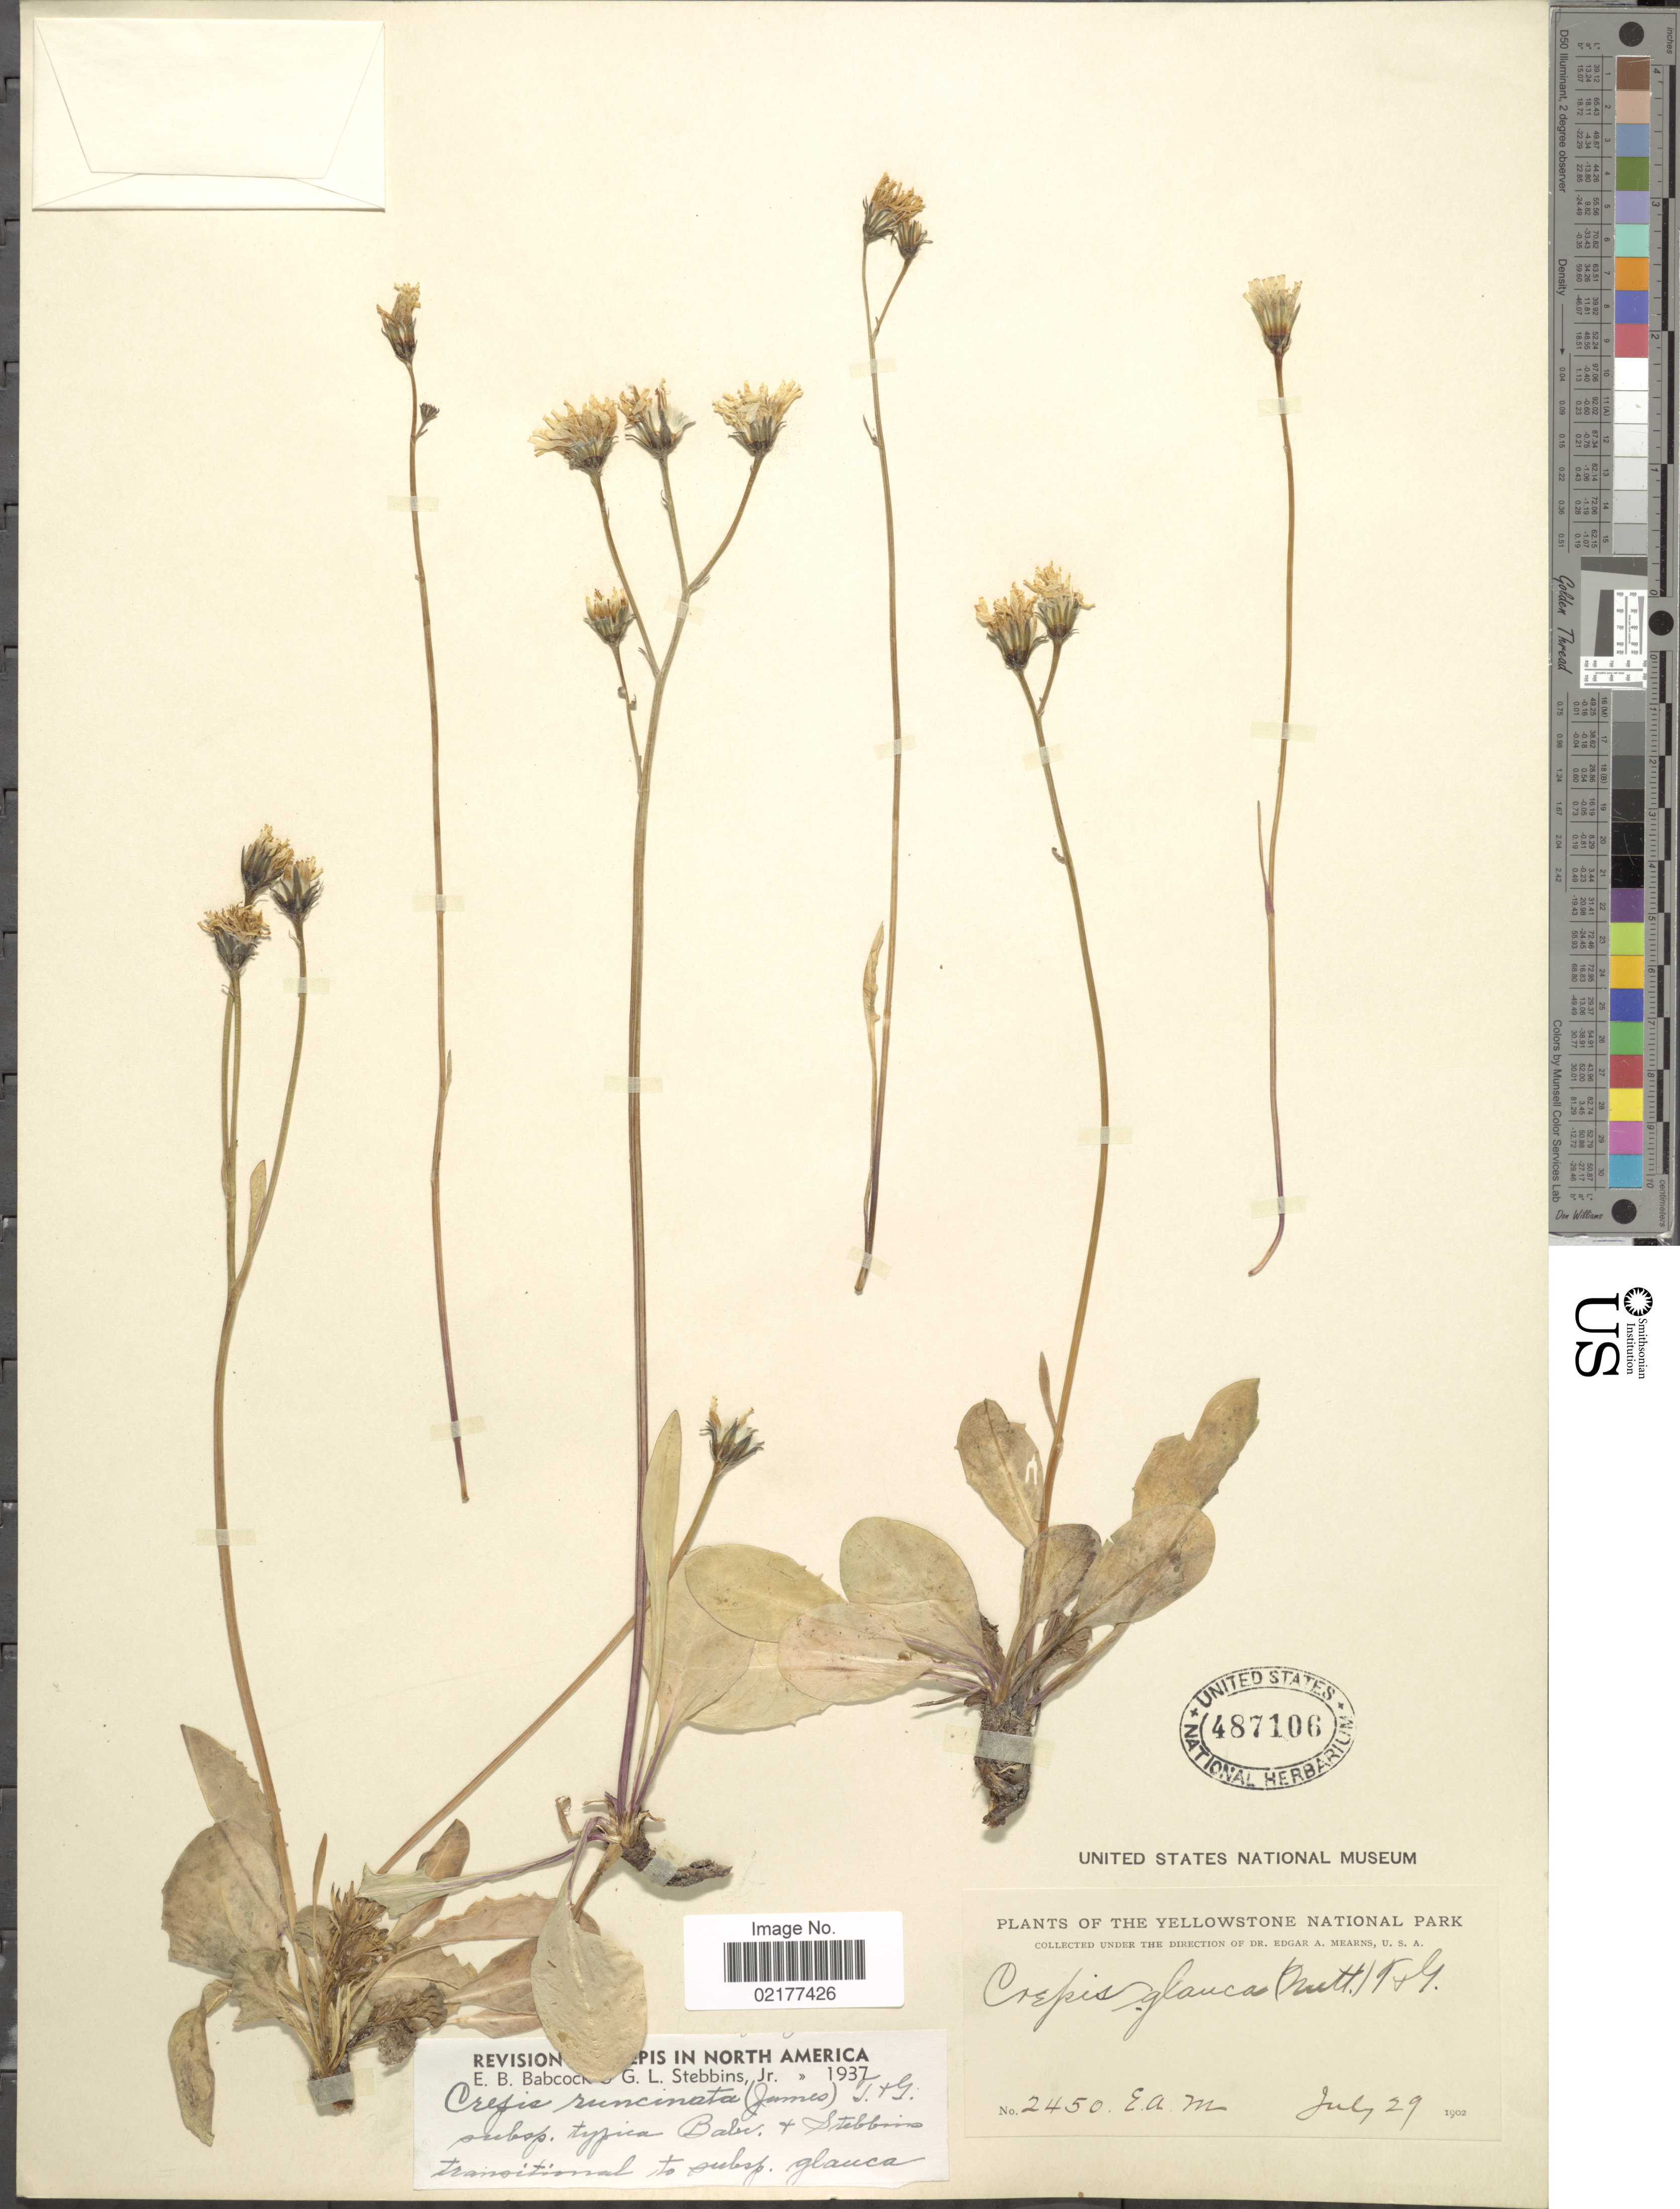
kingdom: Plantae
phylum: Tracheophyta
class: Magnoliopsida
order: Asterales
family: Asteraceae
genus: Crepis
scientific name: Crepis runcinata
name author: Torr. & A. Gray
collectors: E. A. Mearns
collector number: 2450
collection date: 1902-07-29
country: United States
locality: Yellowstone National Park.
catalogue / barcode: US 487106